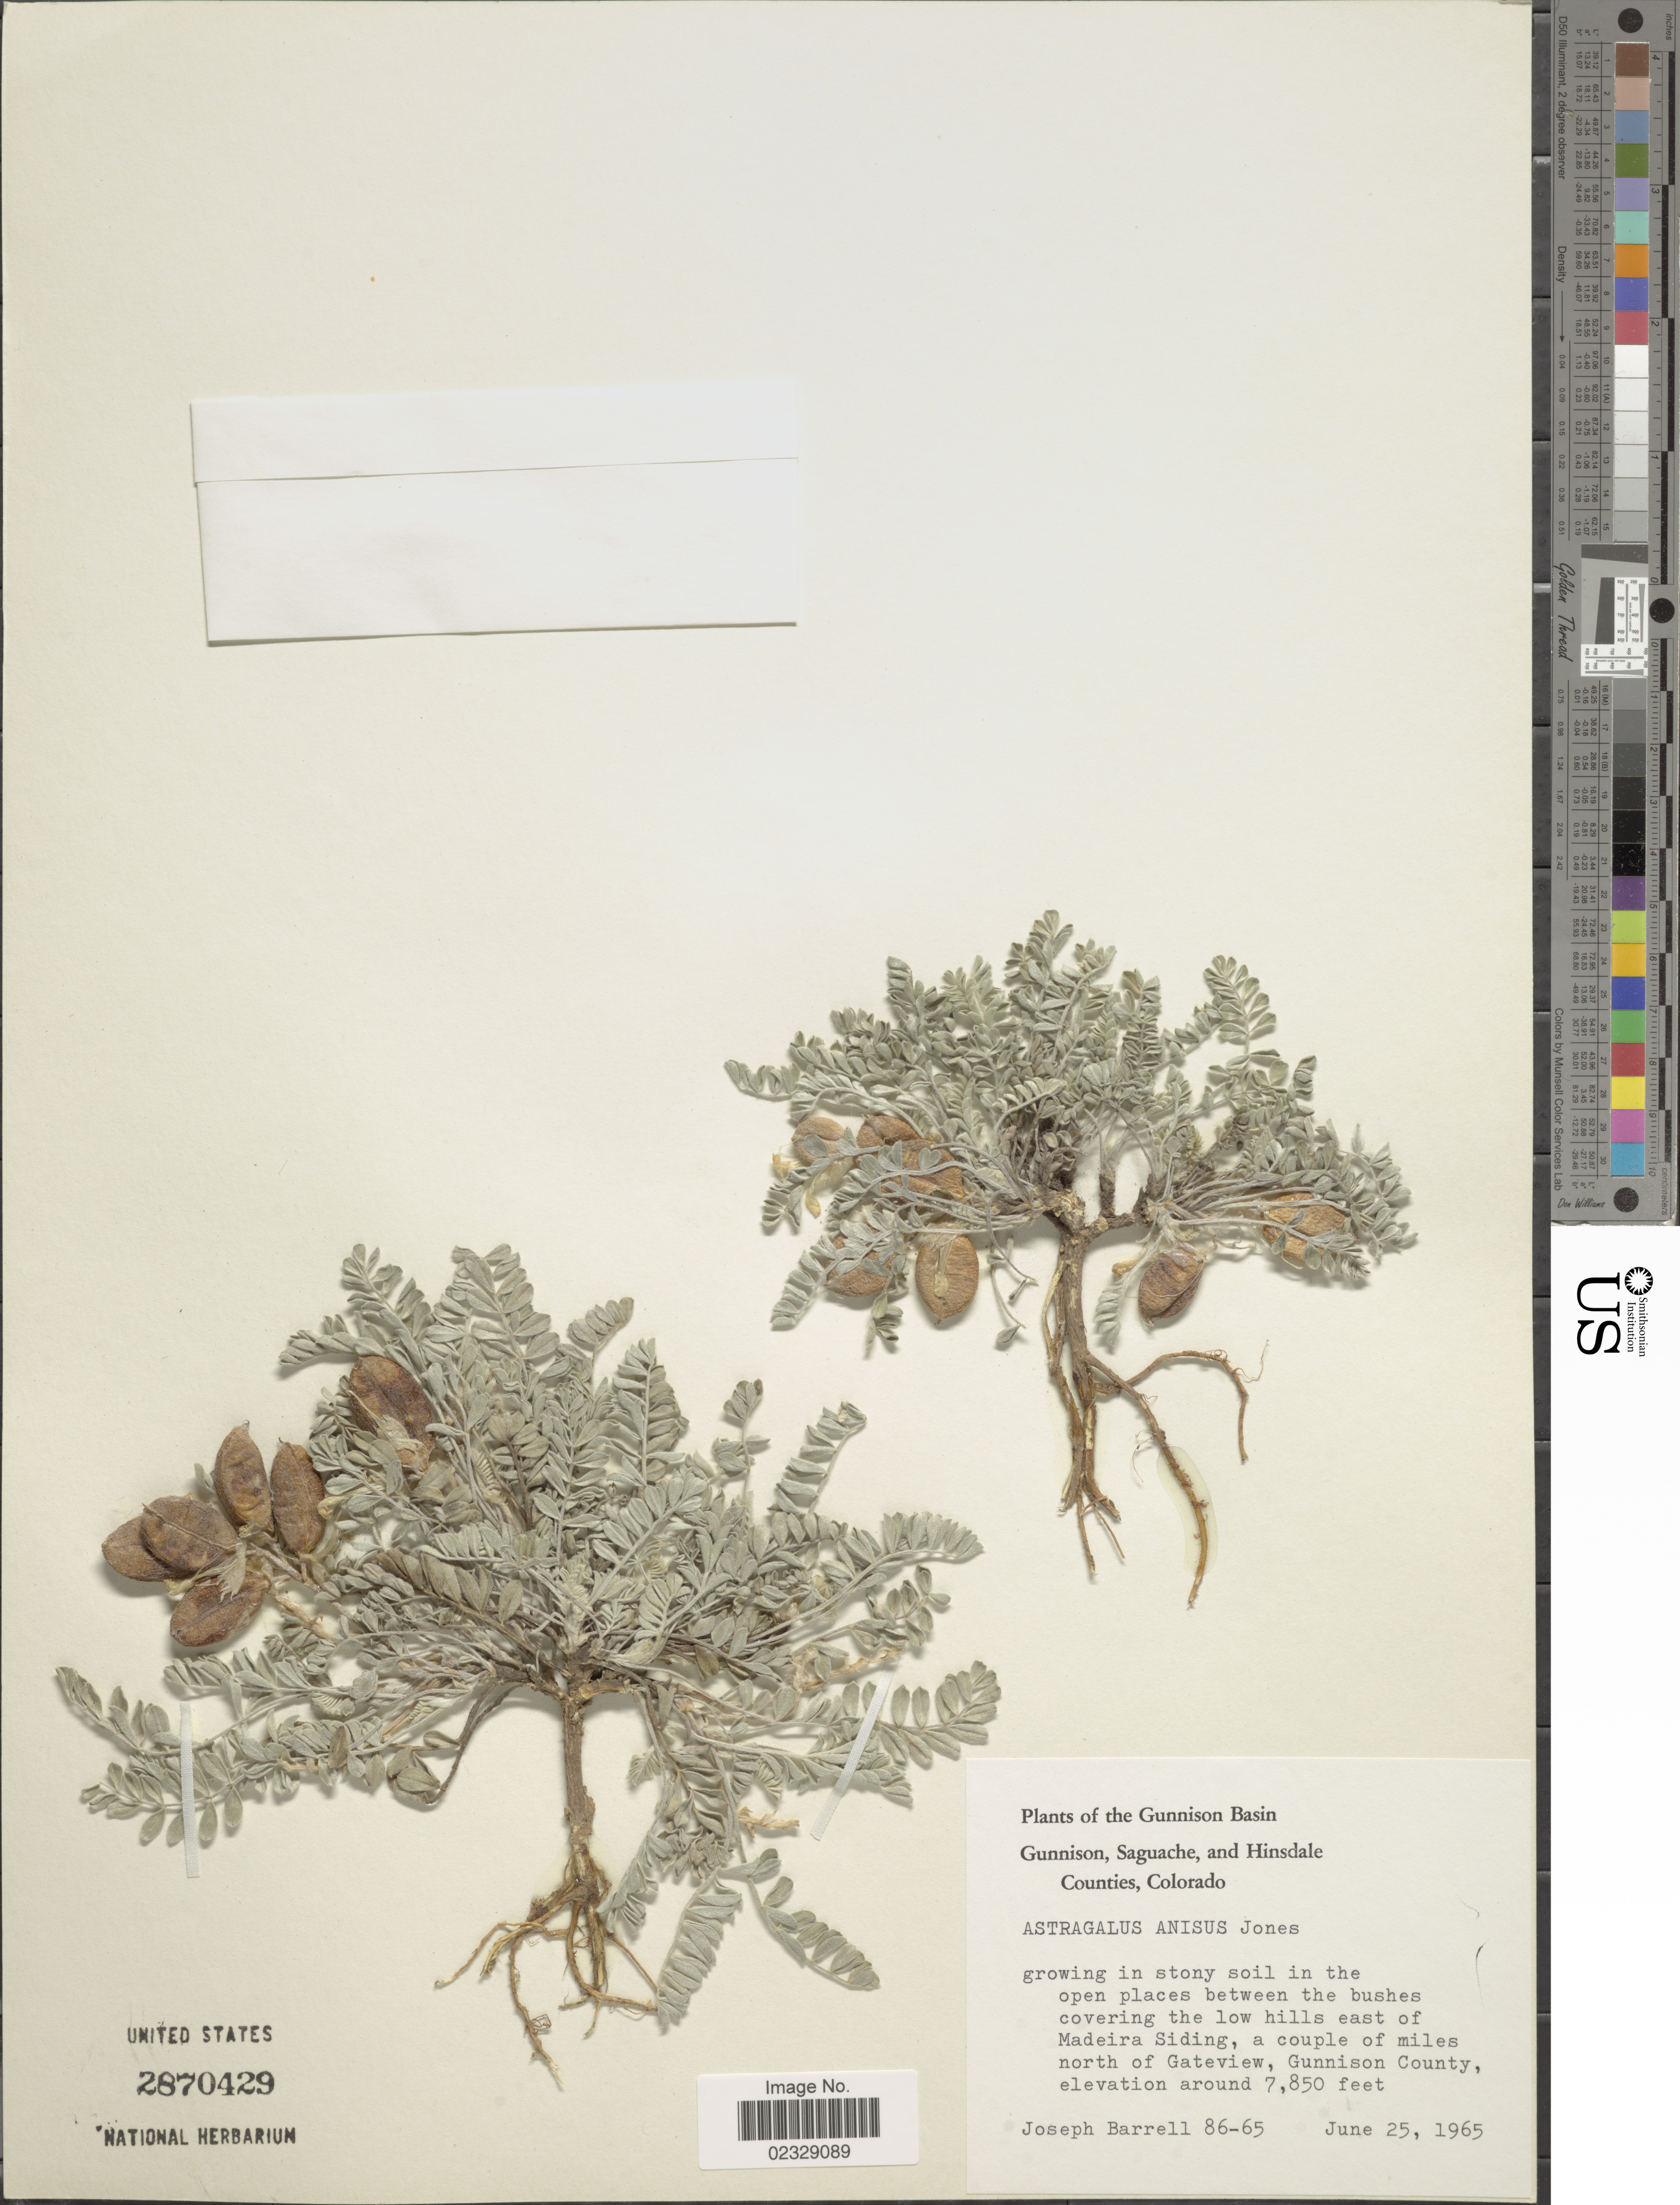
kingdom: Plantae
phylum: Tracheophyta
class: Magnoliopsida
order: Fabales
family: Fabaceae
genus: Astragalus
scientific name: Astragalus anisus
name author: M.E. Jones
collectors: J. Barrell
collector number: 86-65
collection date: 1965-06-25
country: United States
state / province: Colorado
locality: Gunnison Basin, Gunnison, Saguache, and Hinsdale Counties, between the bushes covering the low hills east of Madeira Siding, a couple miles north of Gateview, Gunnison County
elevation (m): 2393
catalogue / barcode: US 2870429